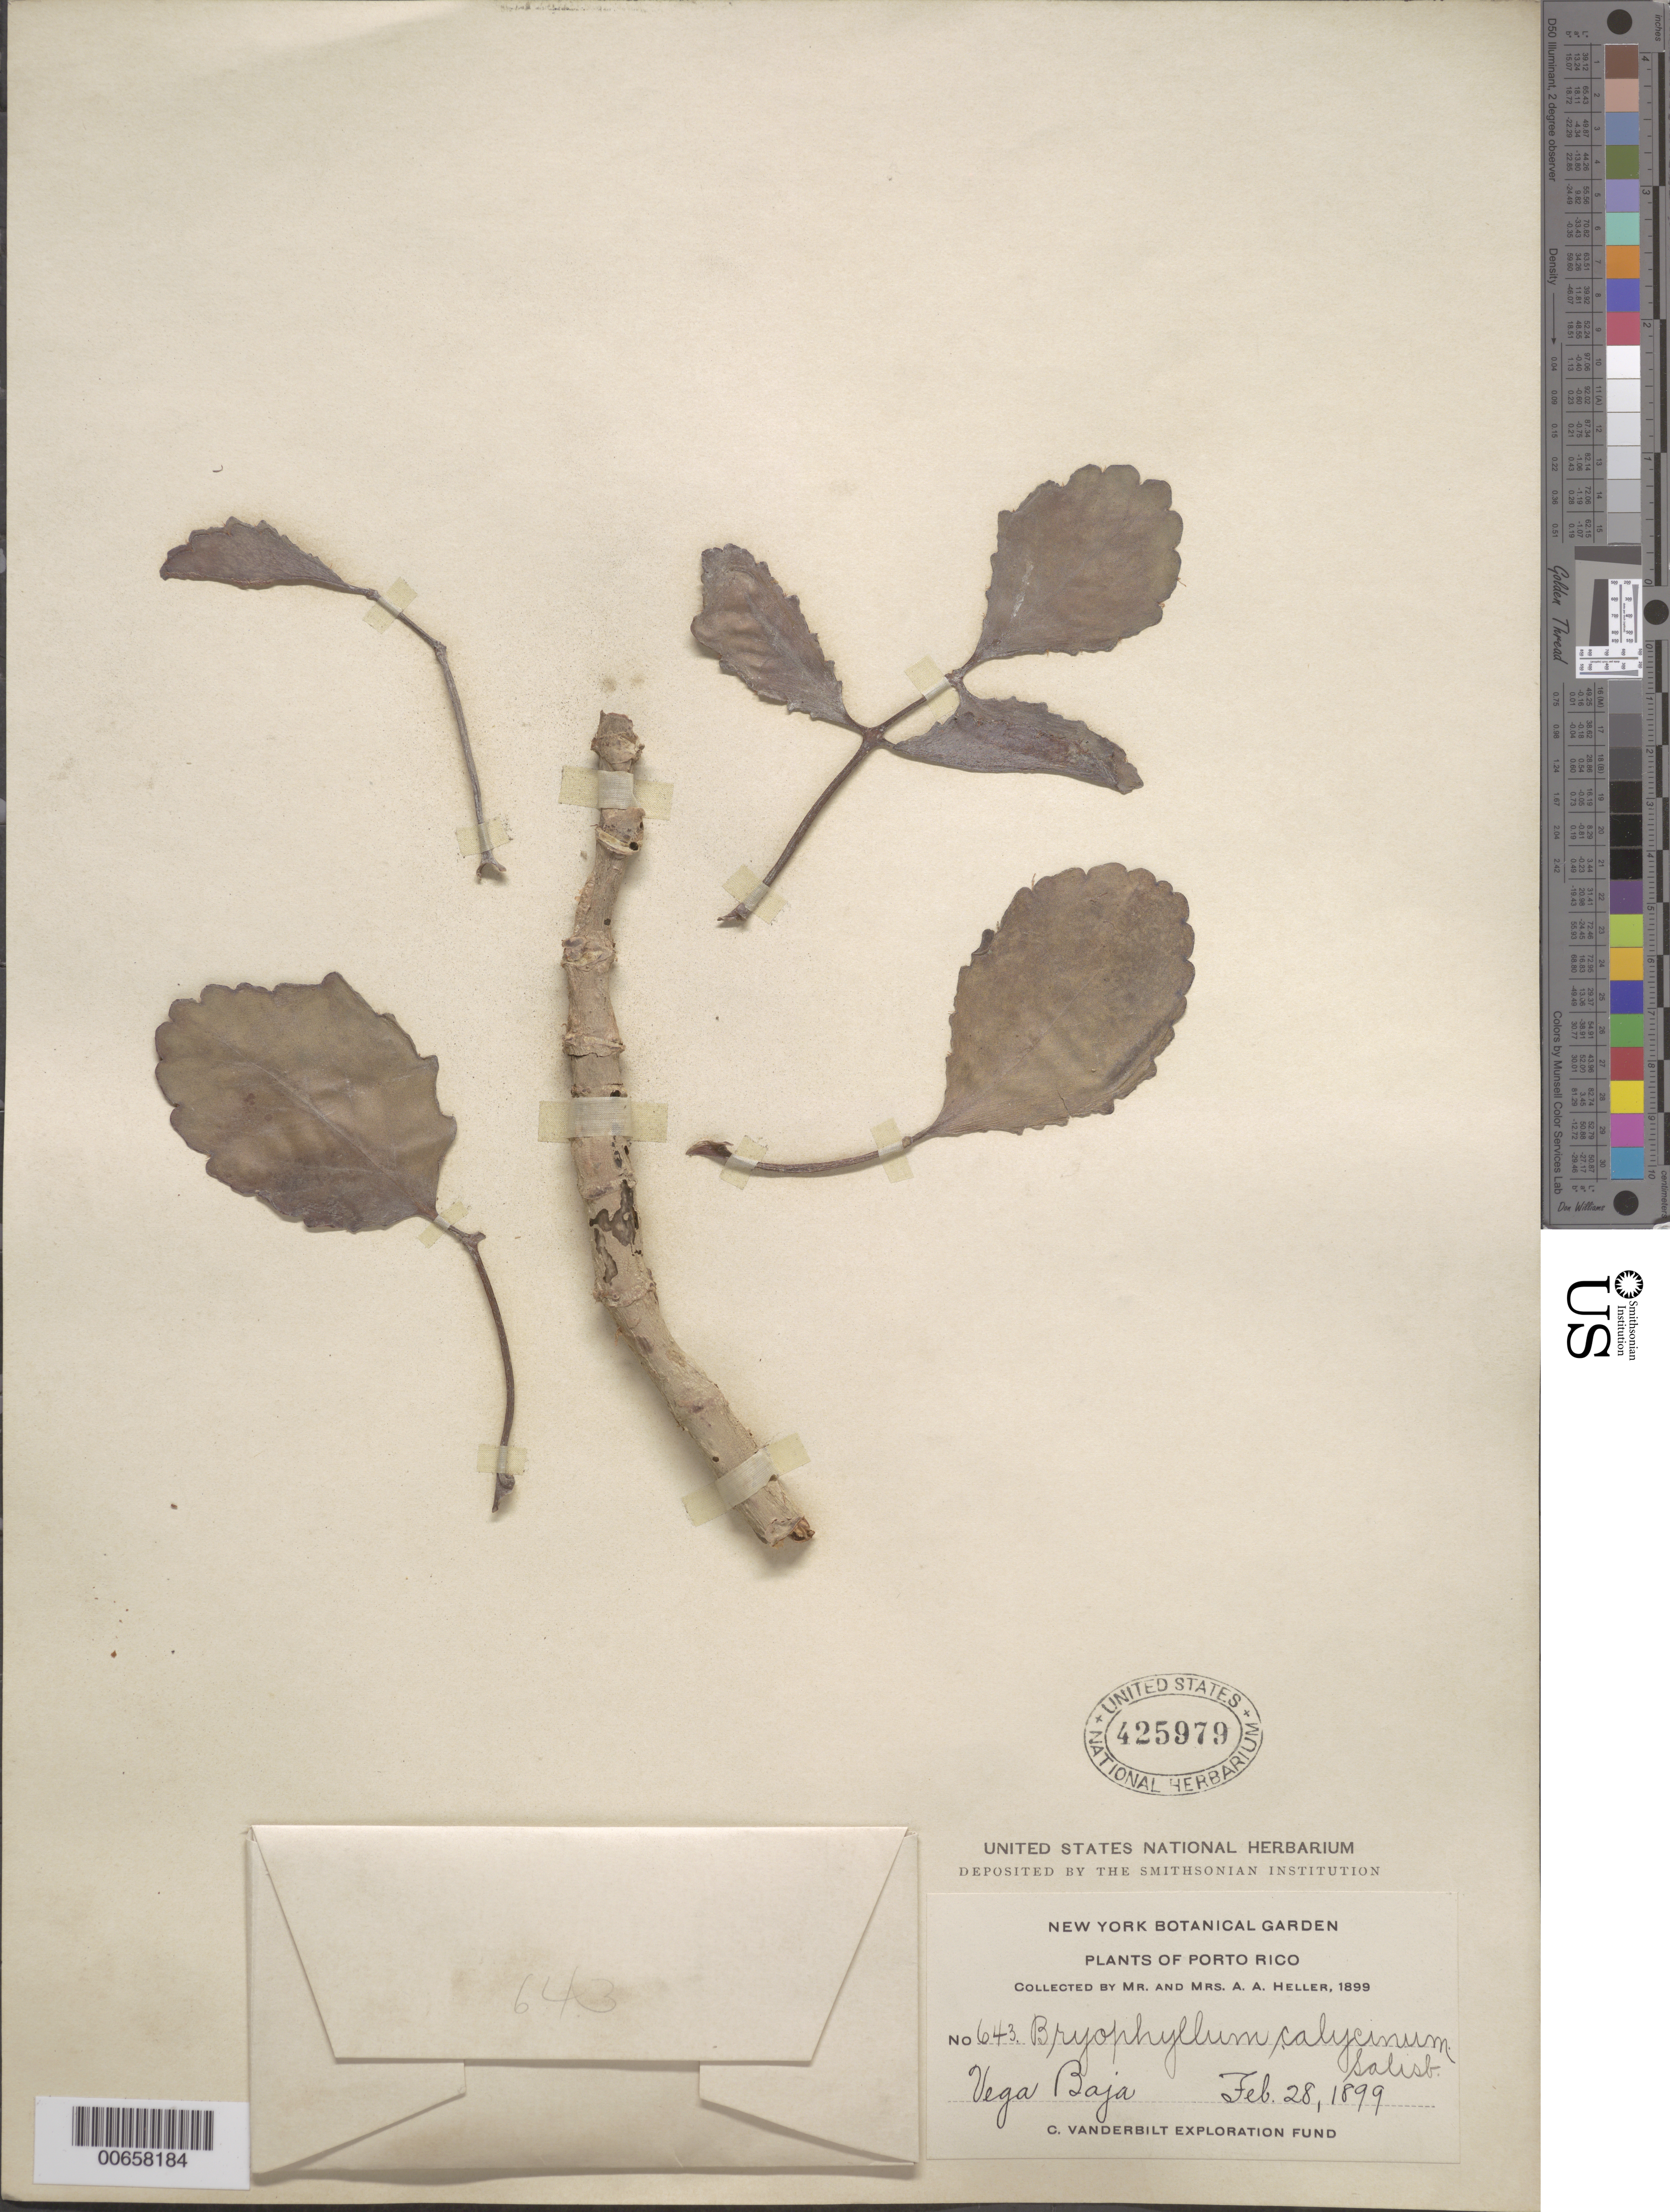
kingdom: Plantae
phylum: Tracheophyta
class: Magnoliopsida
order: Saxifragales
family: Crassulaceae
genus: Kalanchoe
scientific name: Kalanchoe pinnata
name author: (Lam.) Pers.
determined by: Strong, Mark T., (BOT), Smithsonian Institution - National Museum of Natural History (UNITED STATES)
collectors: A. A. Heller & -- Heller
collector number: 643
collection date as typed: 28 Feb 1899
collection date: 1899-02-28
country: Puerto Rico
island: Greater Antilles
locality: Vega Baja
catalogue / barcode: US 425979